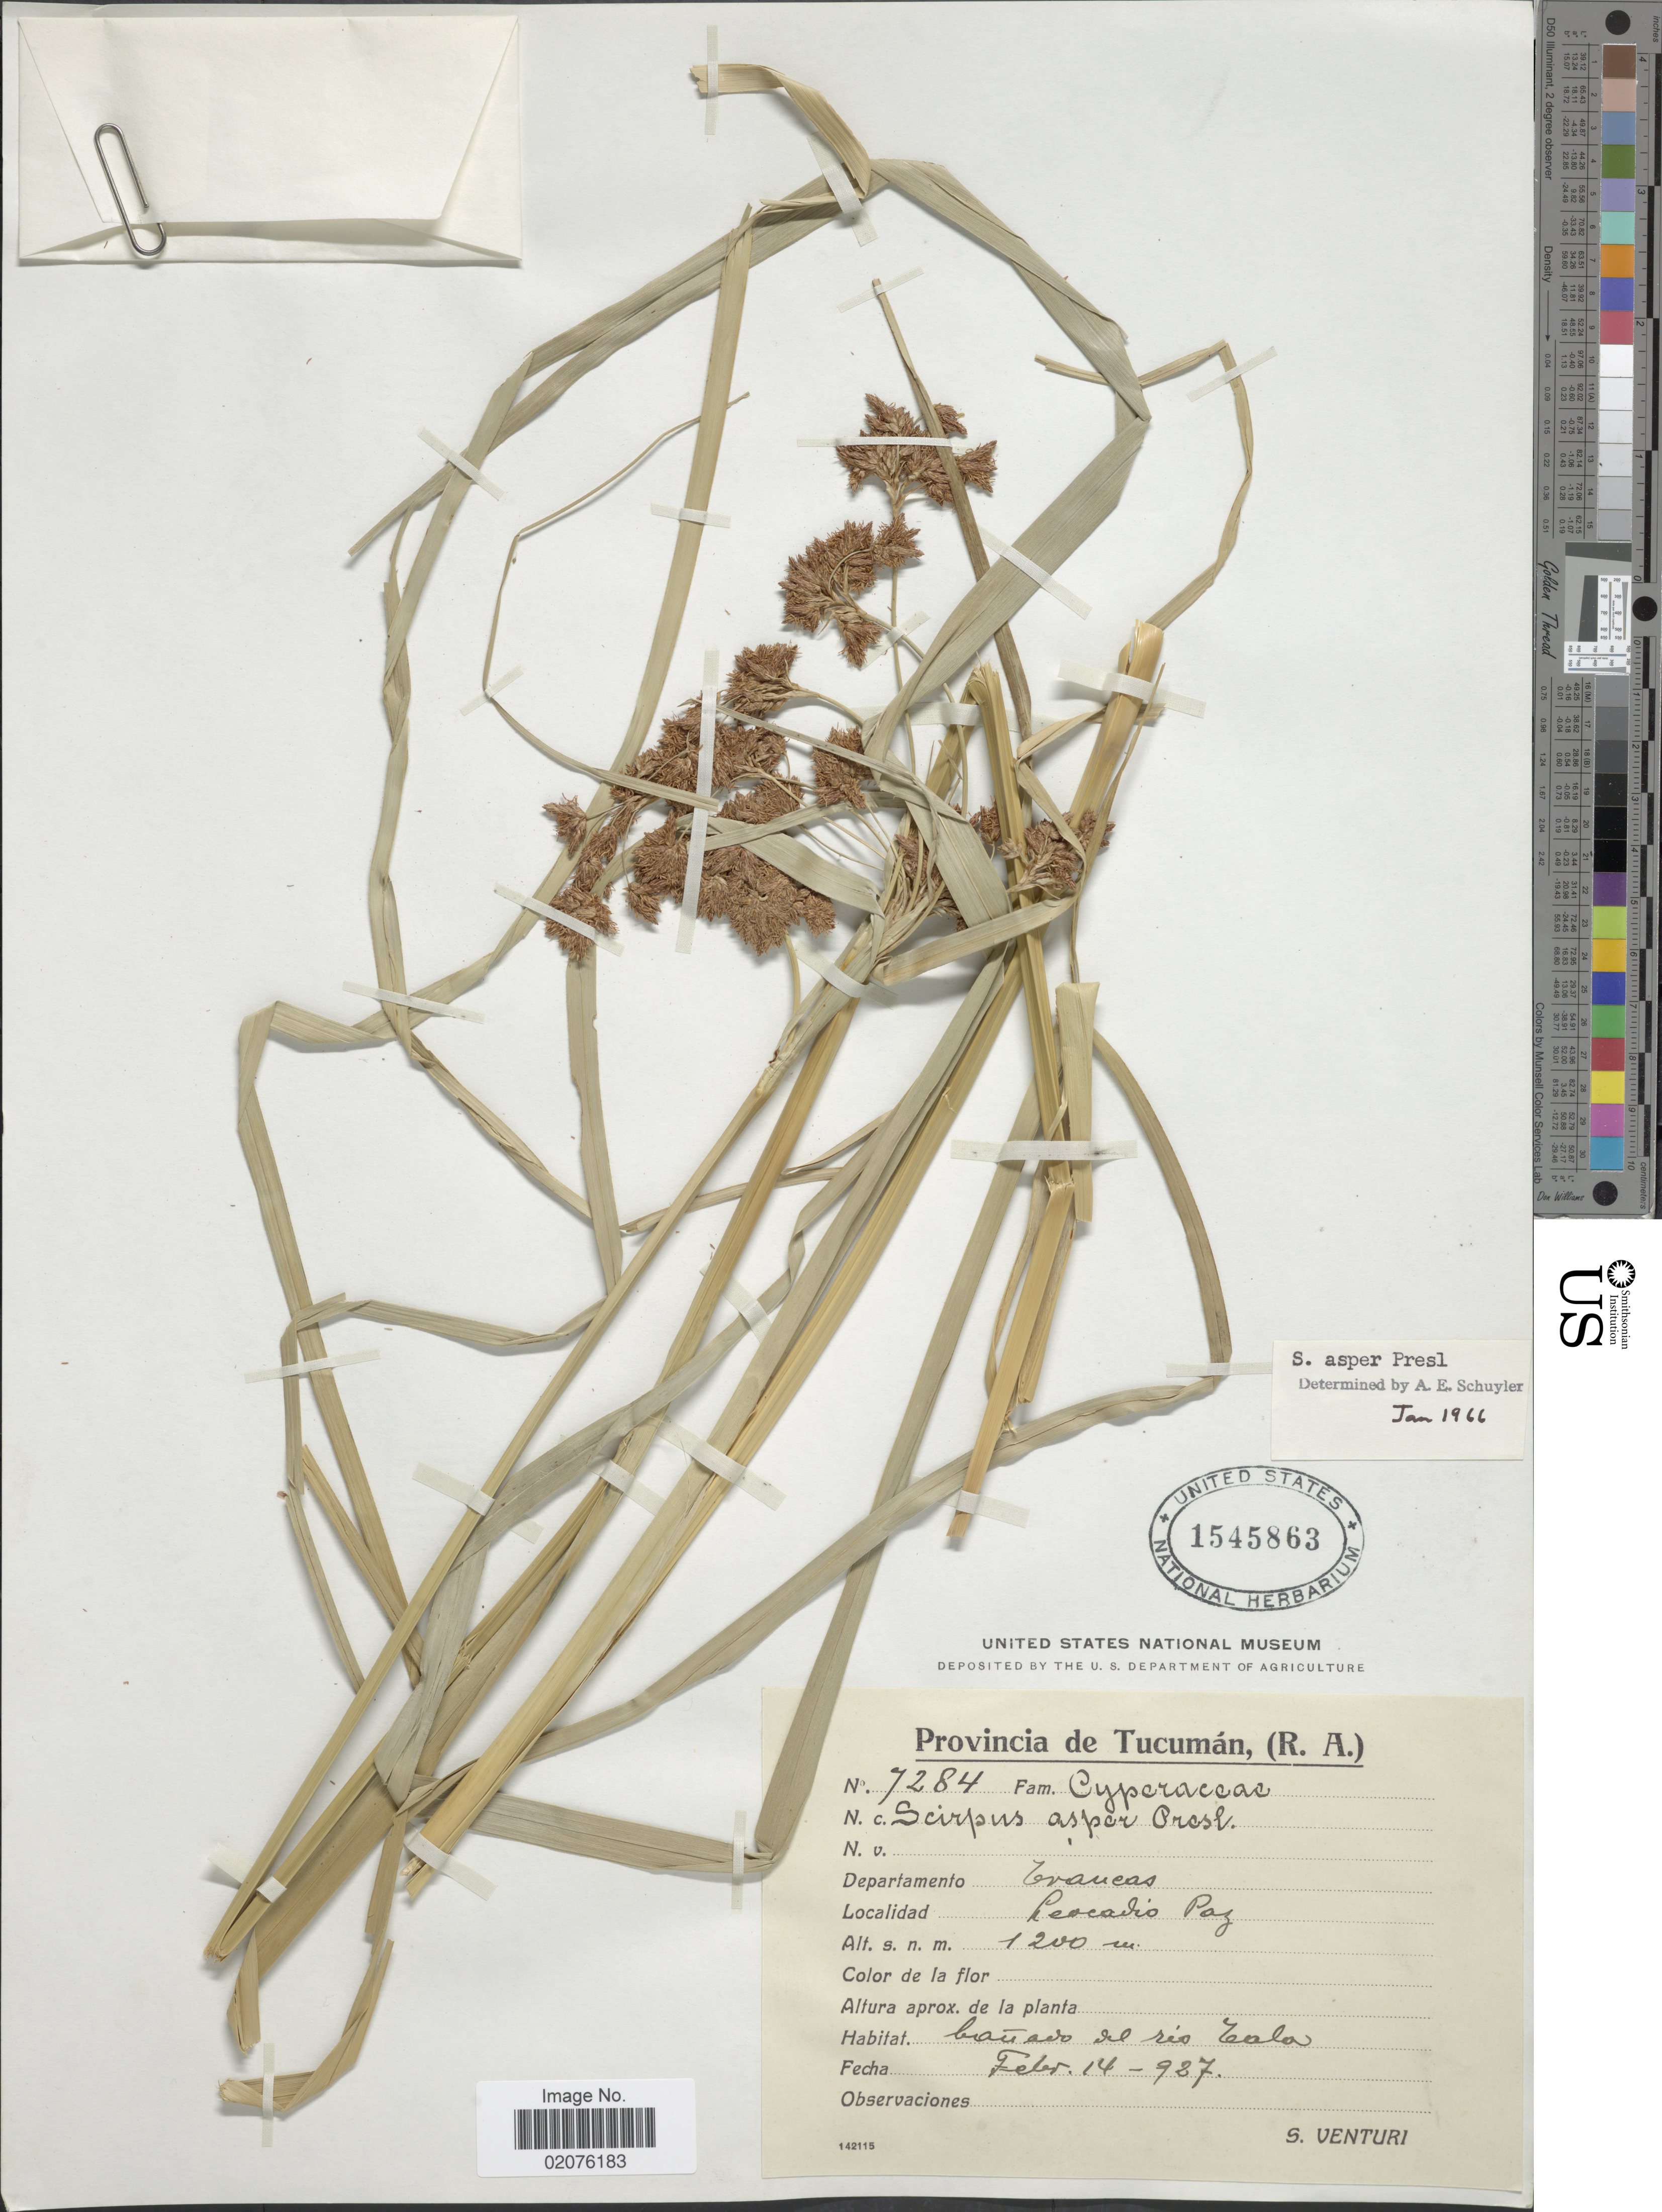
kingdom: Plantae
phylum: Tracheophyta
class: Liliopsida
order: Poales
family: Cyperaceae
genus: Rhodoscirpus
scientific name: Rhodoscirpus asper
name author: (J. Presl & C. Presl) Lév.-Bourret et al.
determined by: Strong, Mark T., (BOT), Smithsonian Institution - National Museum of Natural History (UNITED STATES)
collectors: S. Venturi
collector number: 7284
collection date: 1927-02-14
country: Argentina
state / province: Tucuman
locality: (R. A.). Departamento Trancas, Leocadio Paz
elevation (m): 1200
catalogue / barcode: US 1545863